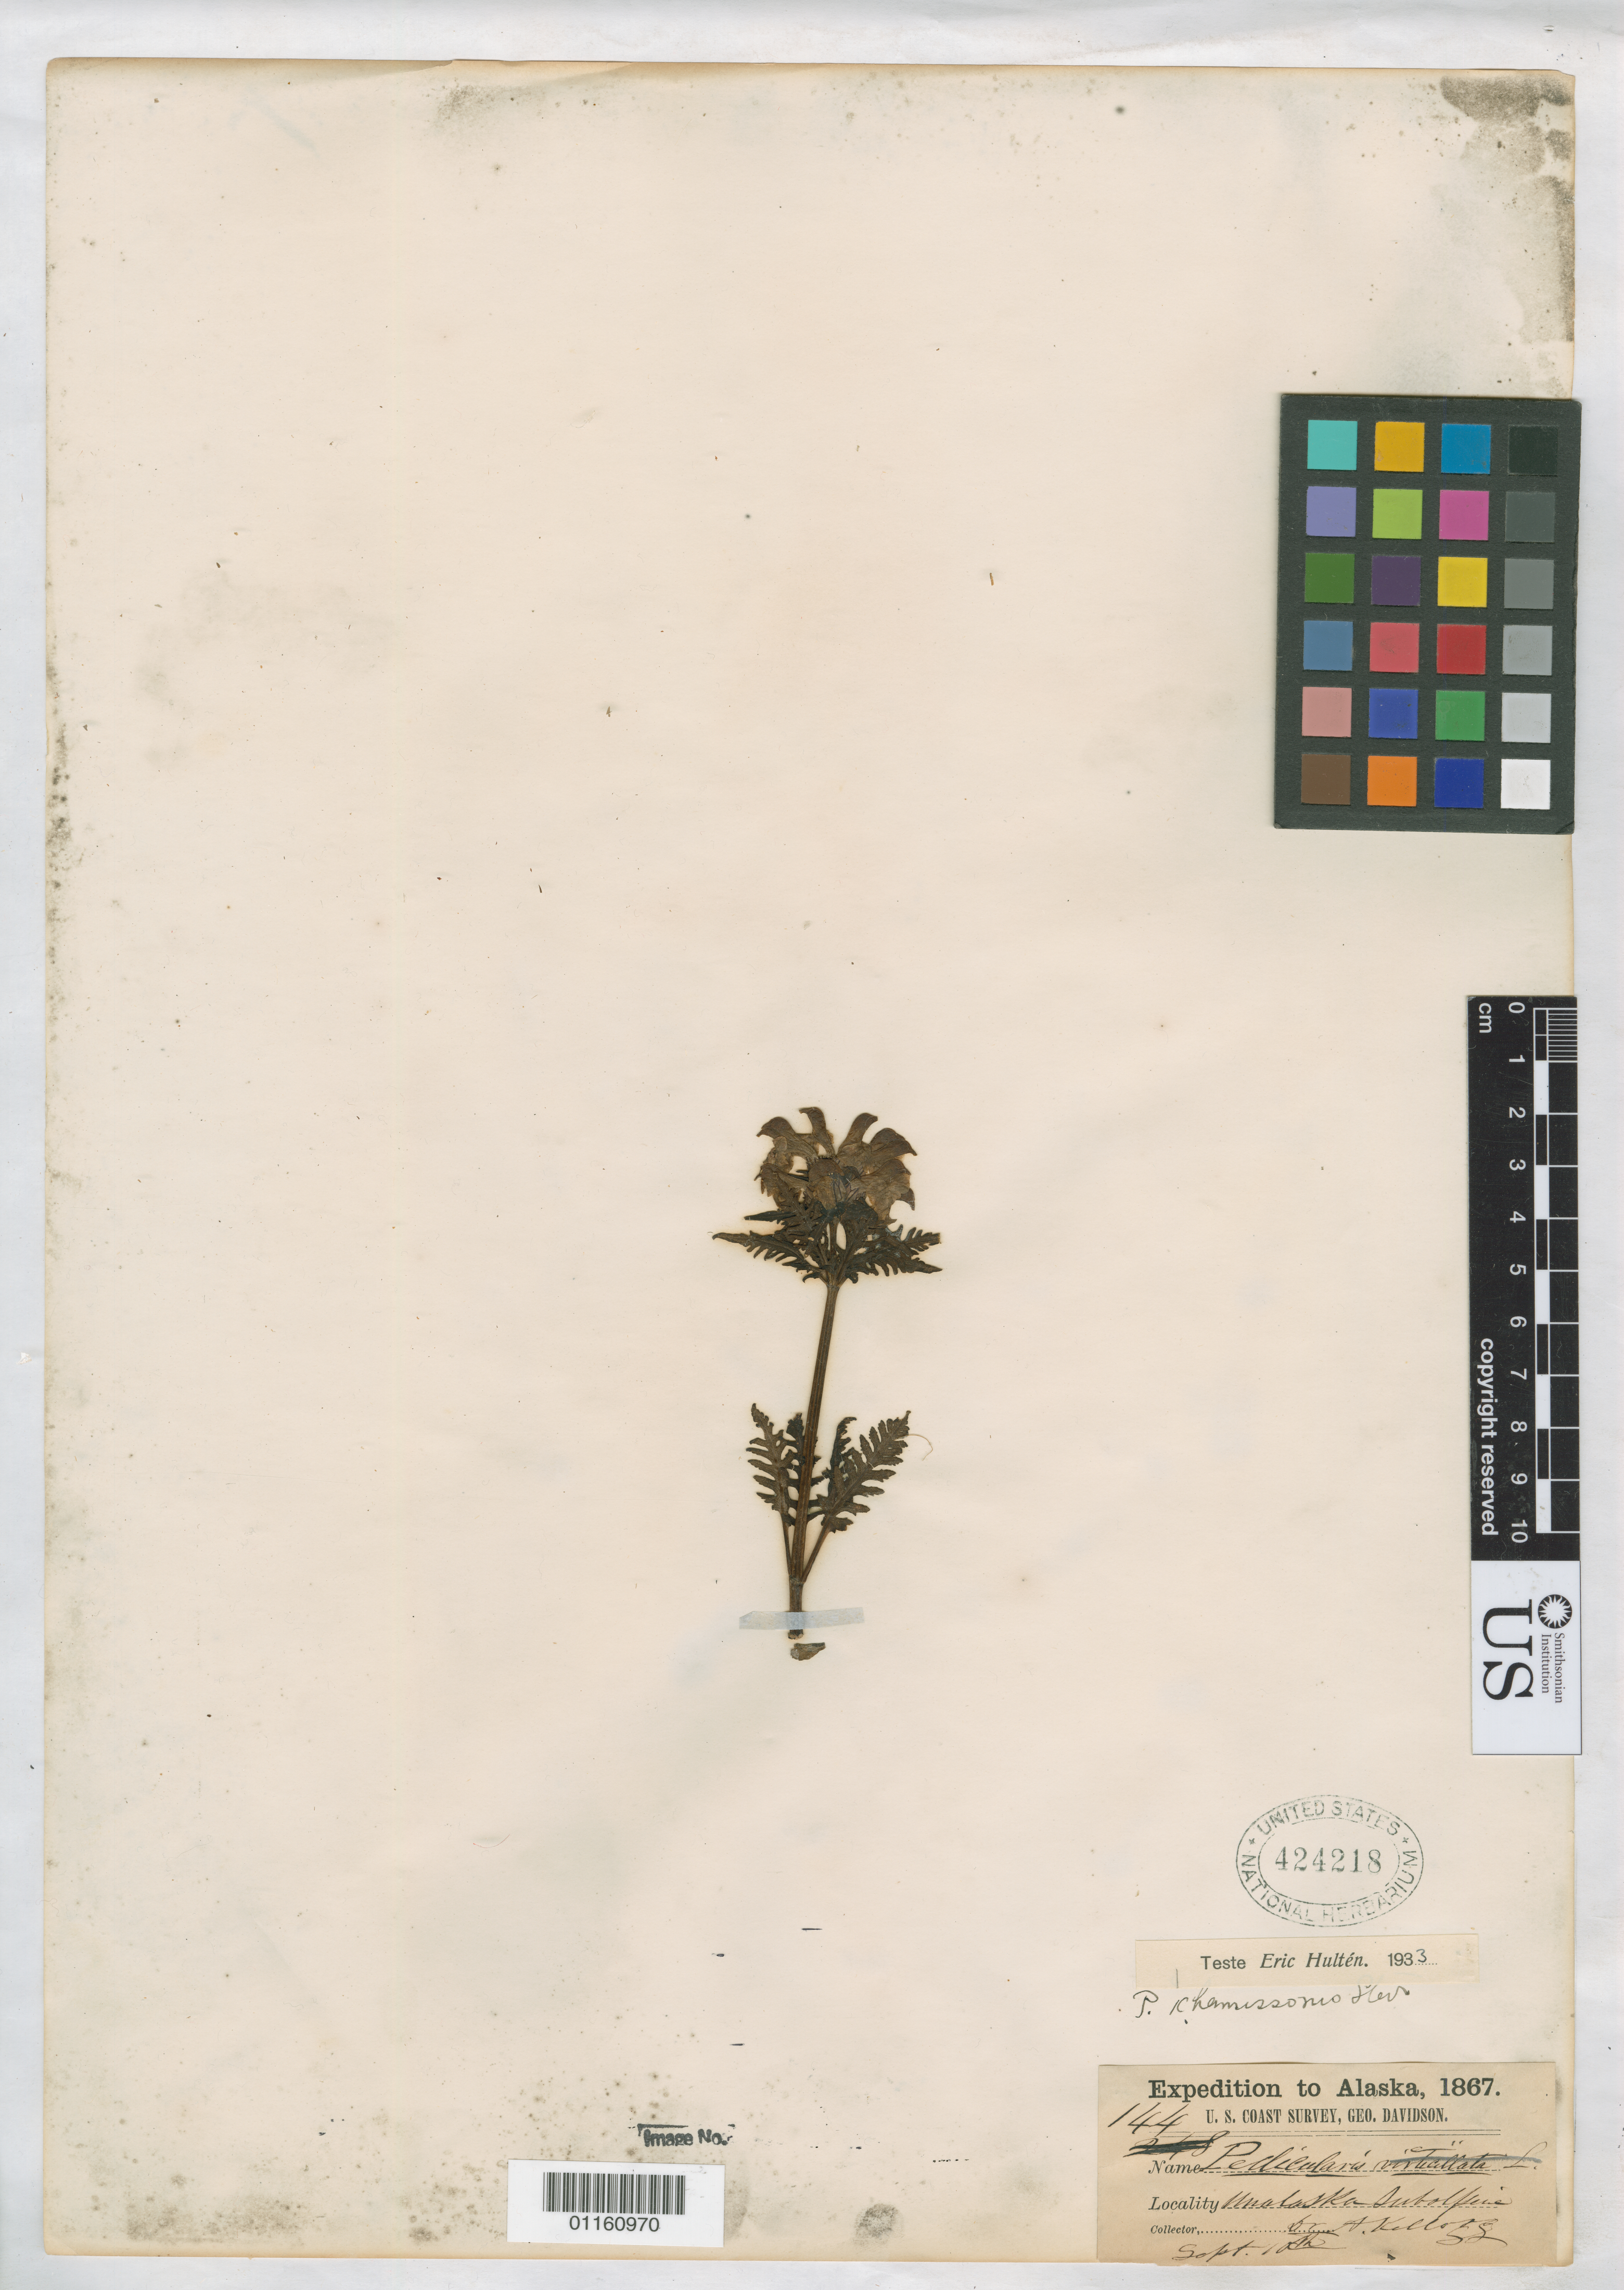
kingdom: Plantae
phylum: Tracheophyta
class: Magnoliopsida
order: Lamiales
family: Orobanchaceae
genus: Pedicularis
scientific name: Pedicularis chamissonis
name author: Steven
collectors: A. Kellogg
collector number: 144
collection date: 1867-09-10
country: United States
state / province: Alaska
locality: Unalaska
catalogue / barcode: US 424218